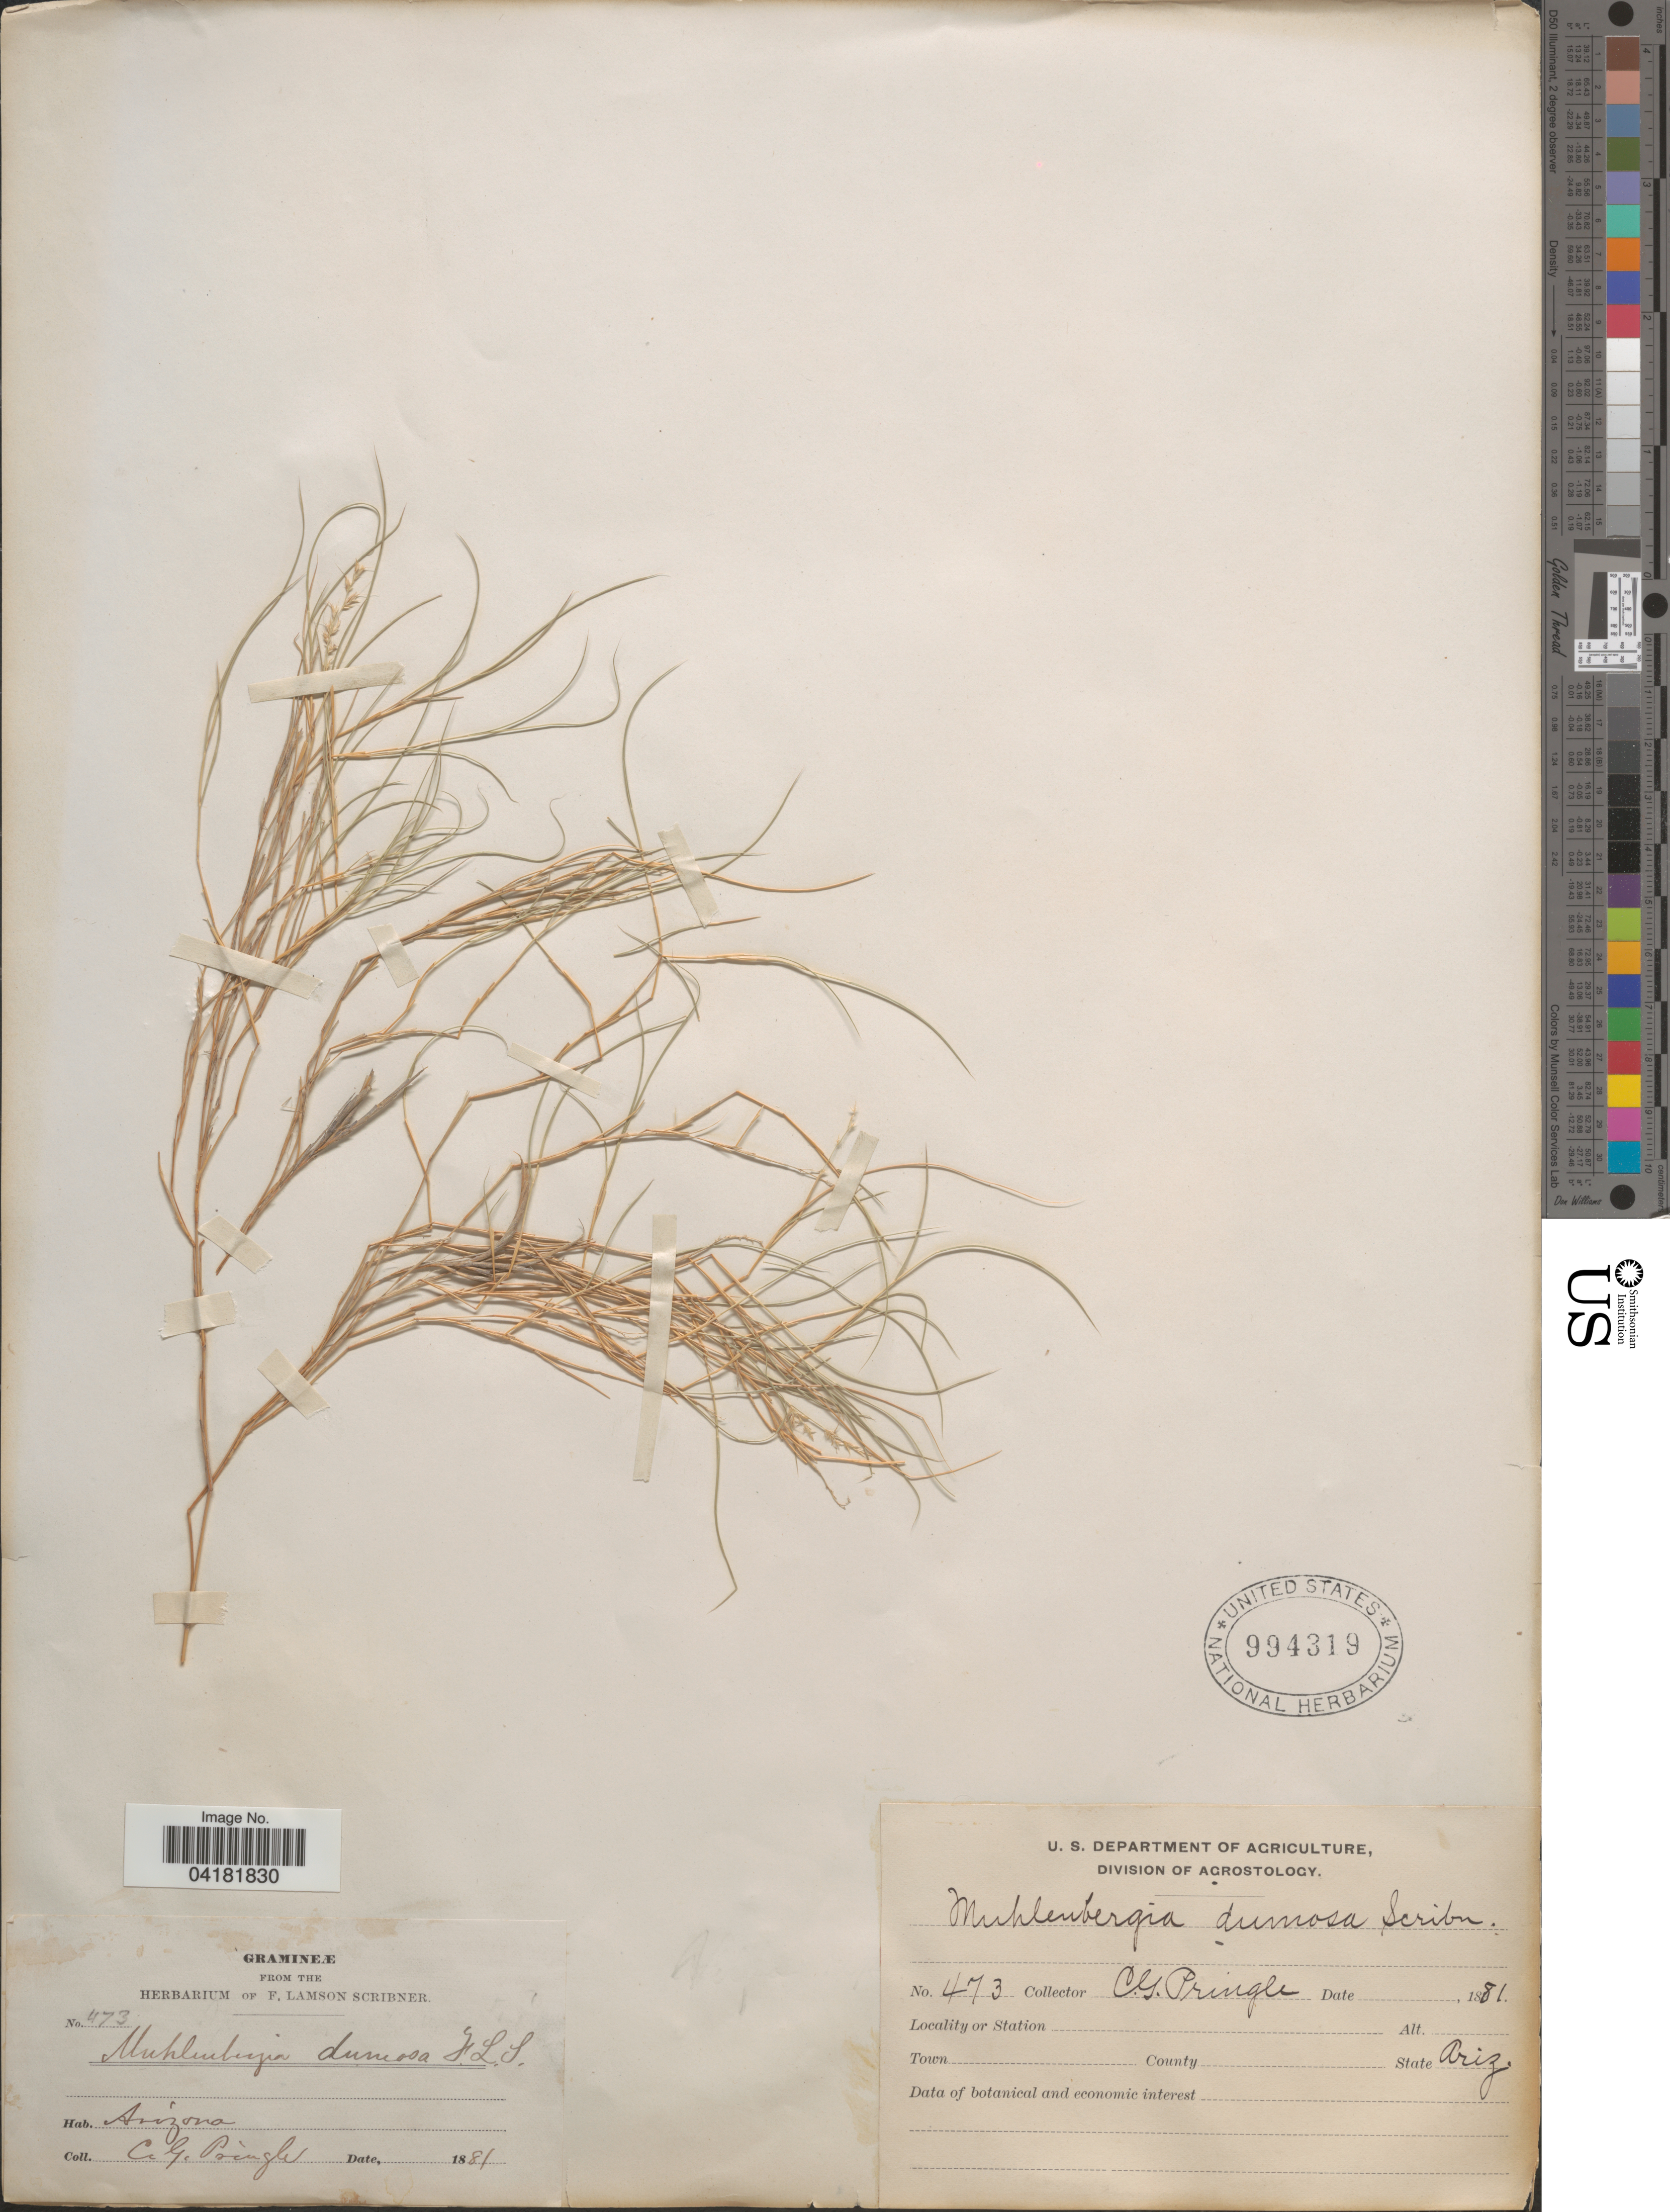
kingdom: Plantae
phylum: Tracheophyta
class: Liliopsida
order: Poales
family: Poaceae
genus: Muhlenbergia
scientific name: Muhlenbergia dumosa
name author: Scribn. ex Vasey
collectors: C. G. Pringle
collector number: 473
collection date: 1881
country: United States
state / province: Arizona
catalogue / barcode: US 994319